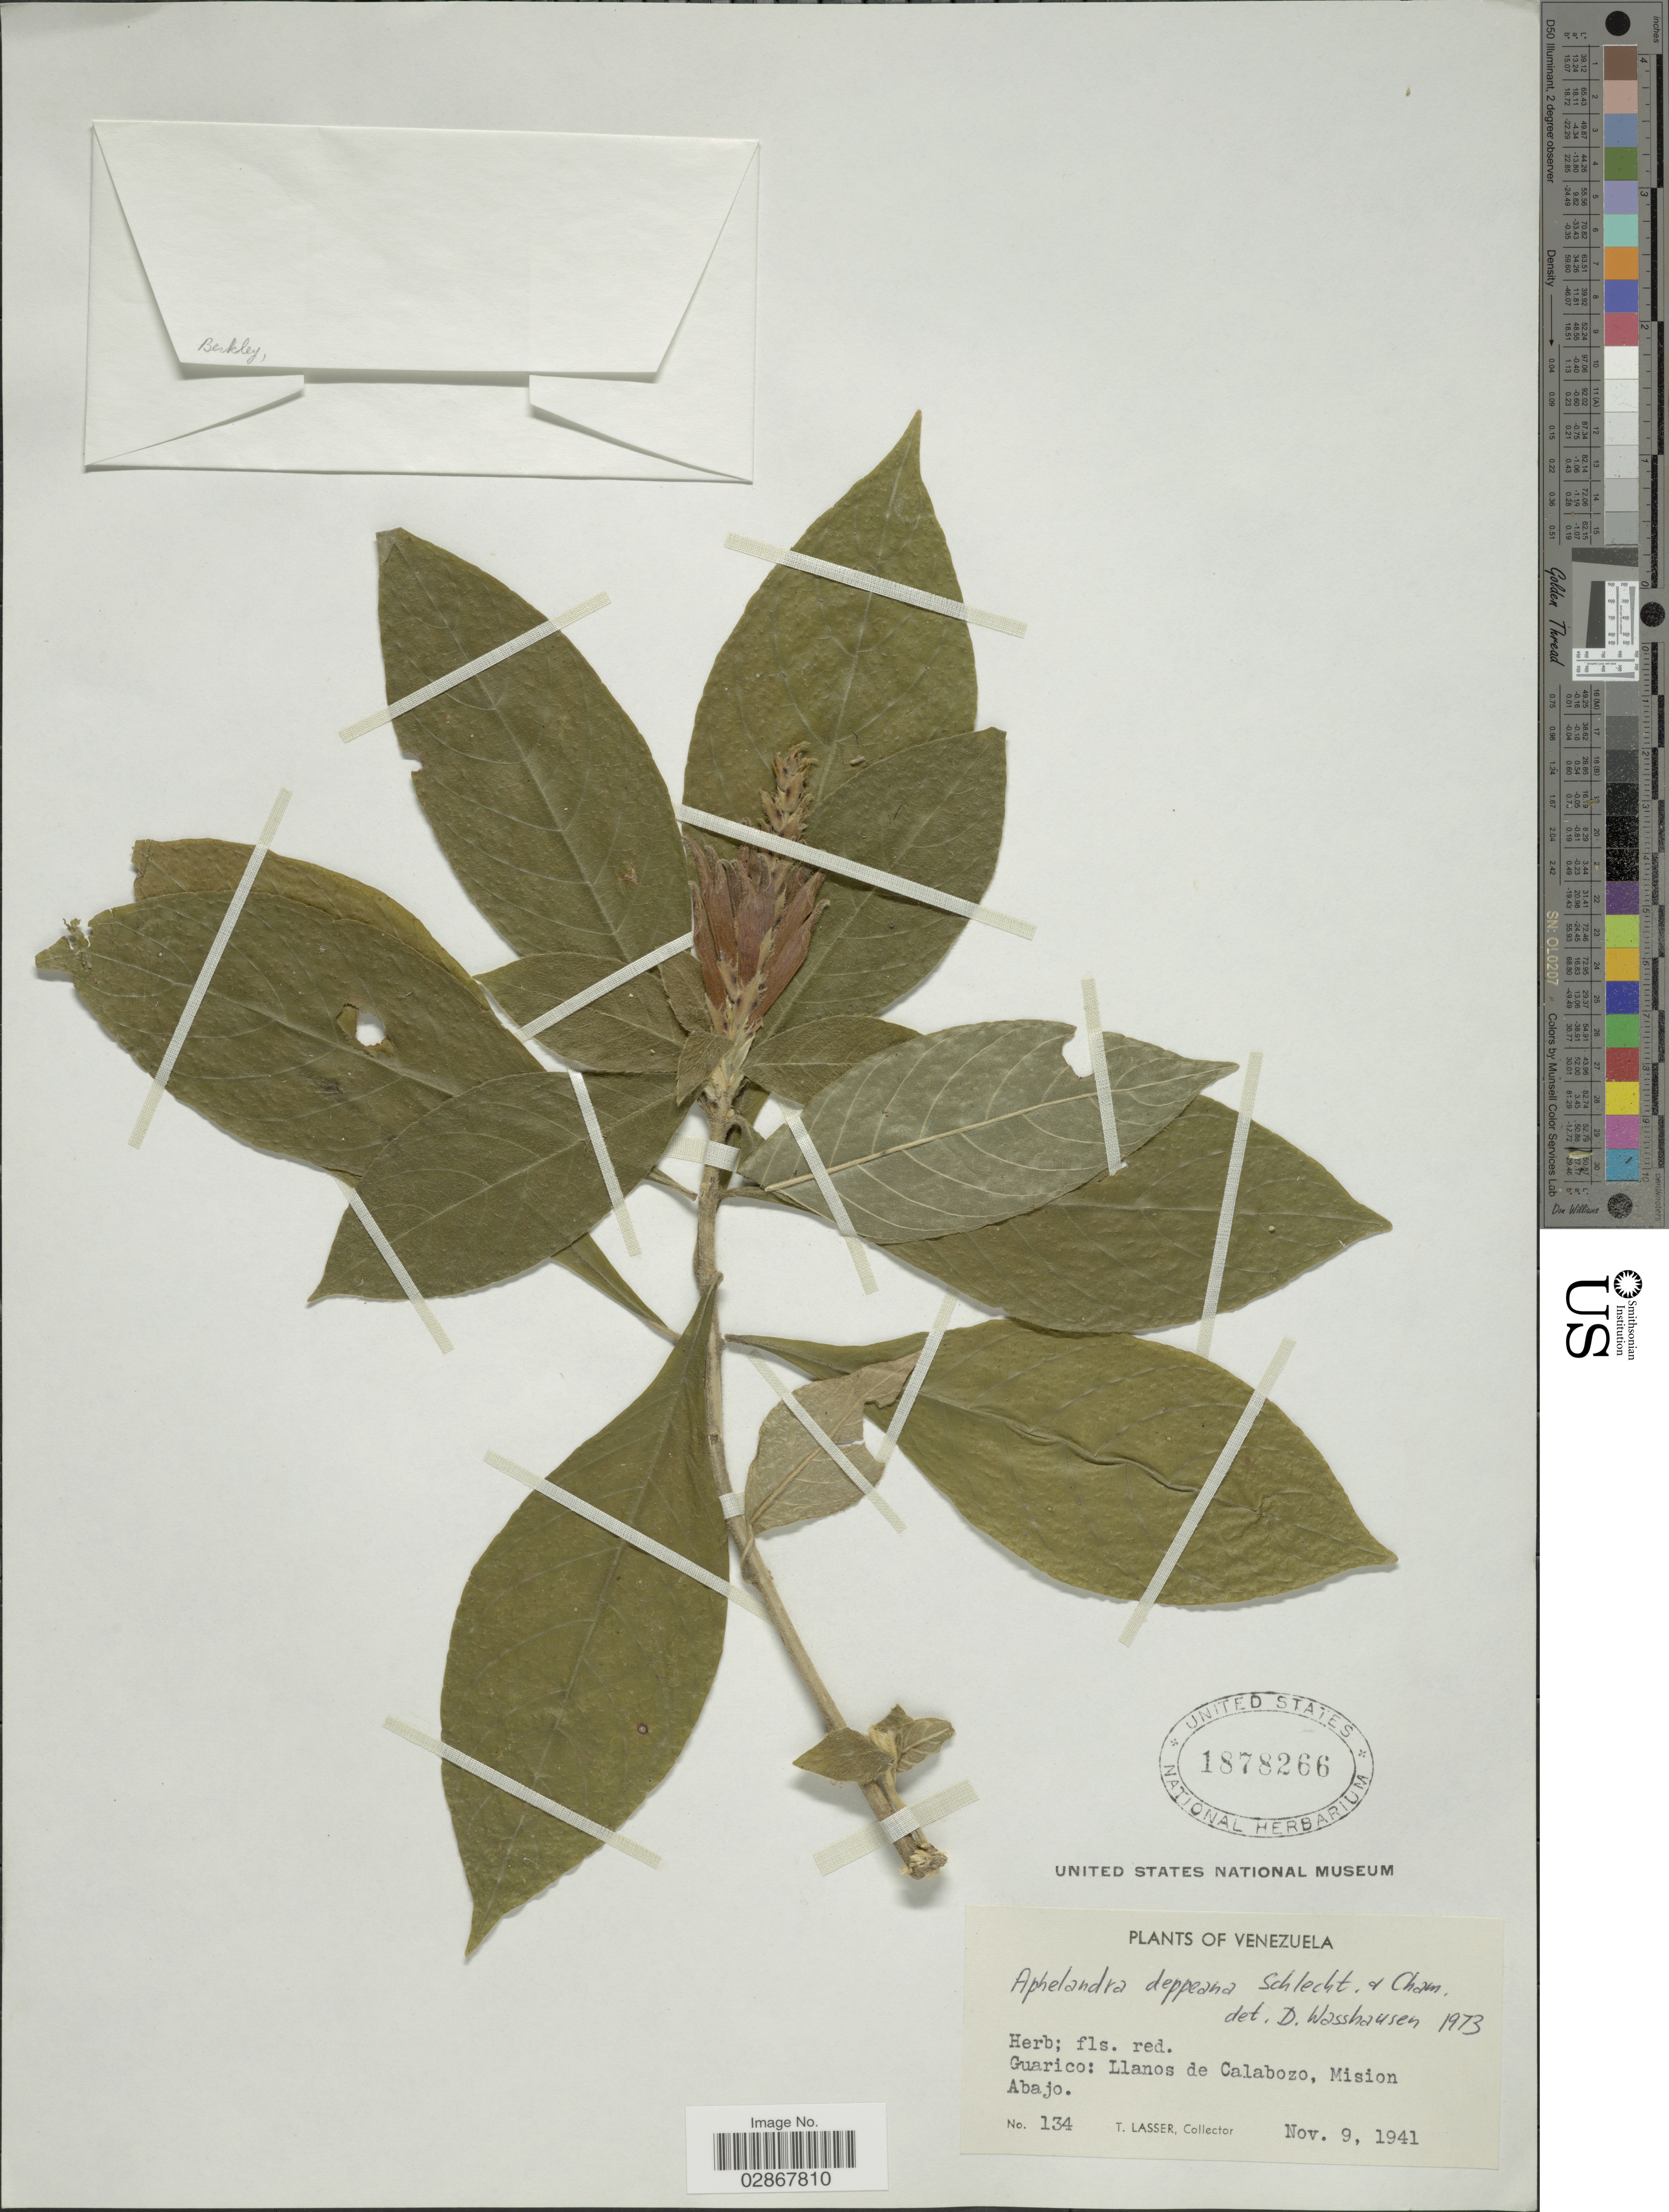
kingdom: Plantae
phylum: Tracheophyta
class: Magnoliopsida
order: Lamiales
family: Acanthaceae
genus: Aphelandra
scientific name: Aphelandra scabra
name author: (Vahl) Sm.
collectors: T. Lasser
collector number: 134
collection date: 1941-11-09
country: Venezuela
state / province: Guárico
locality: Llanos de Calabozo, Mision Abajo.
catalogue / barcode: US 1878266